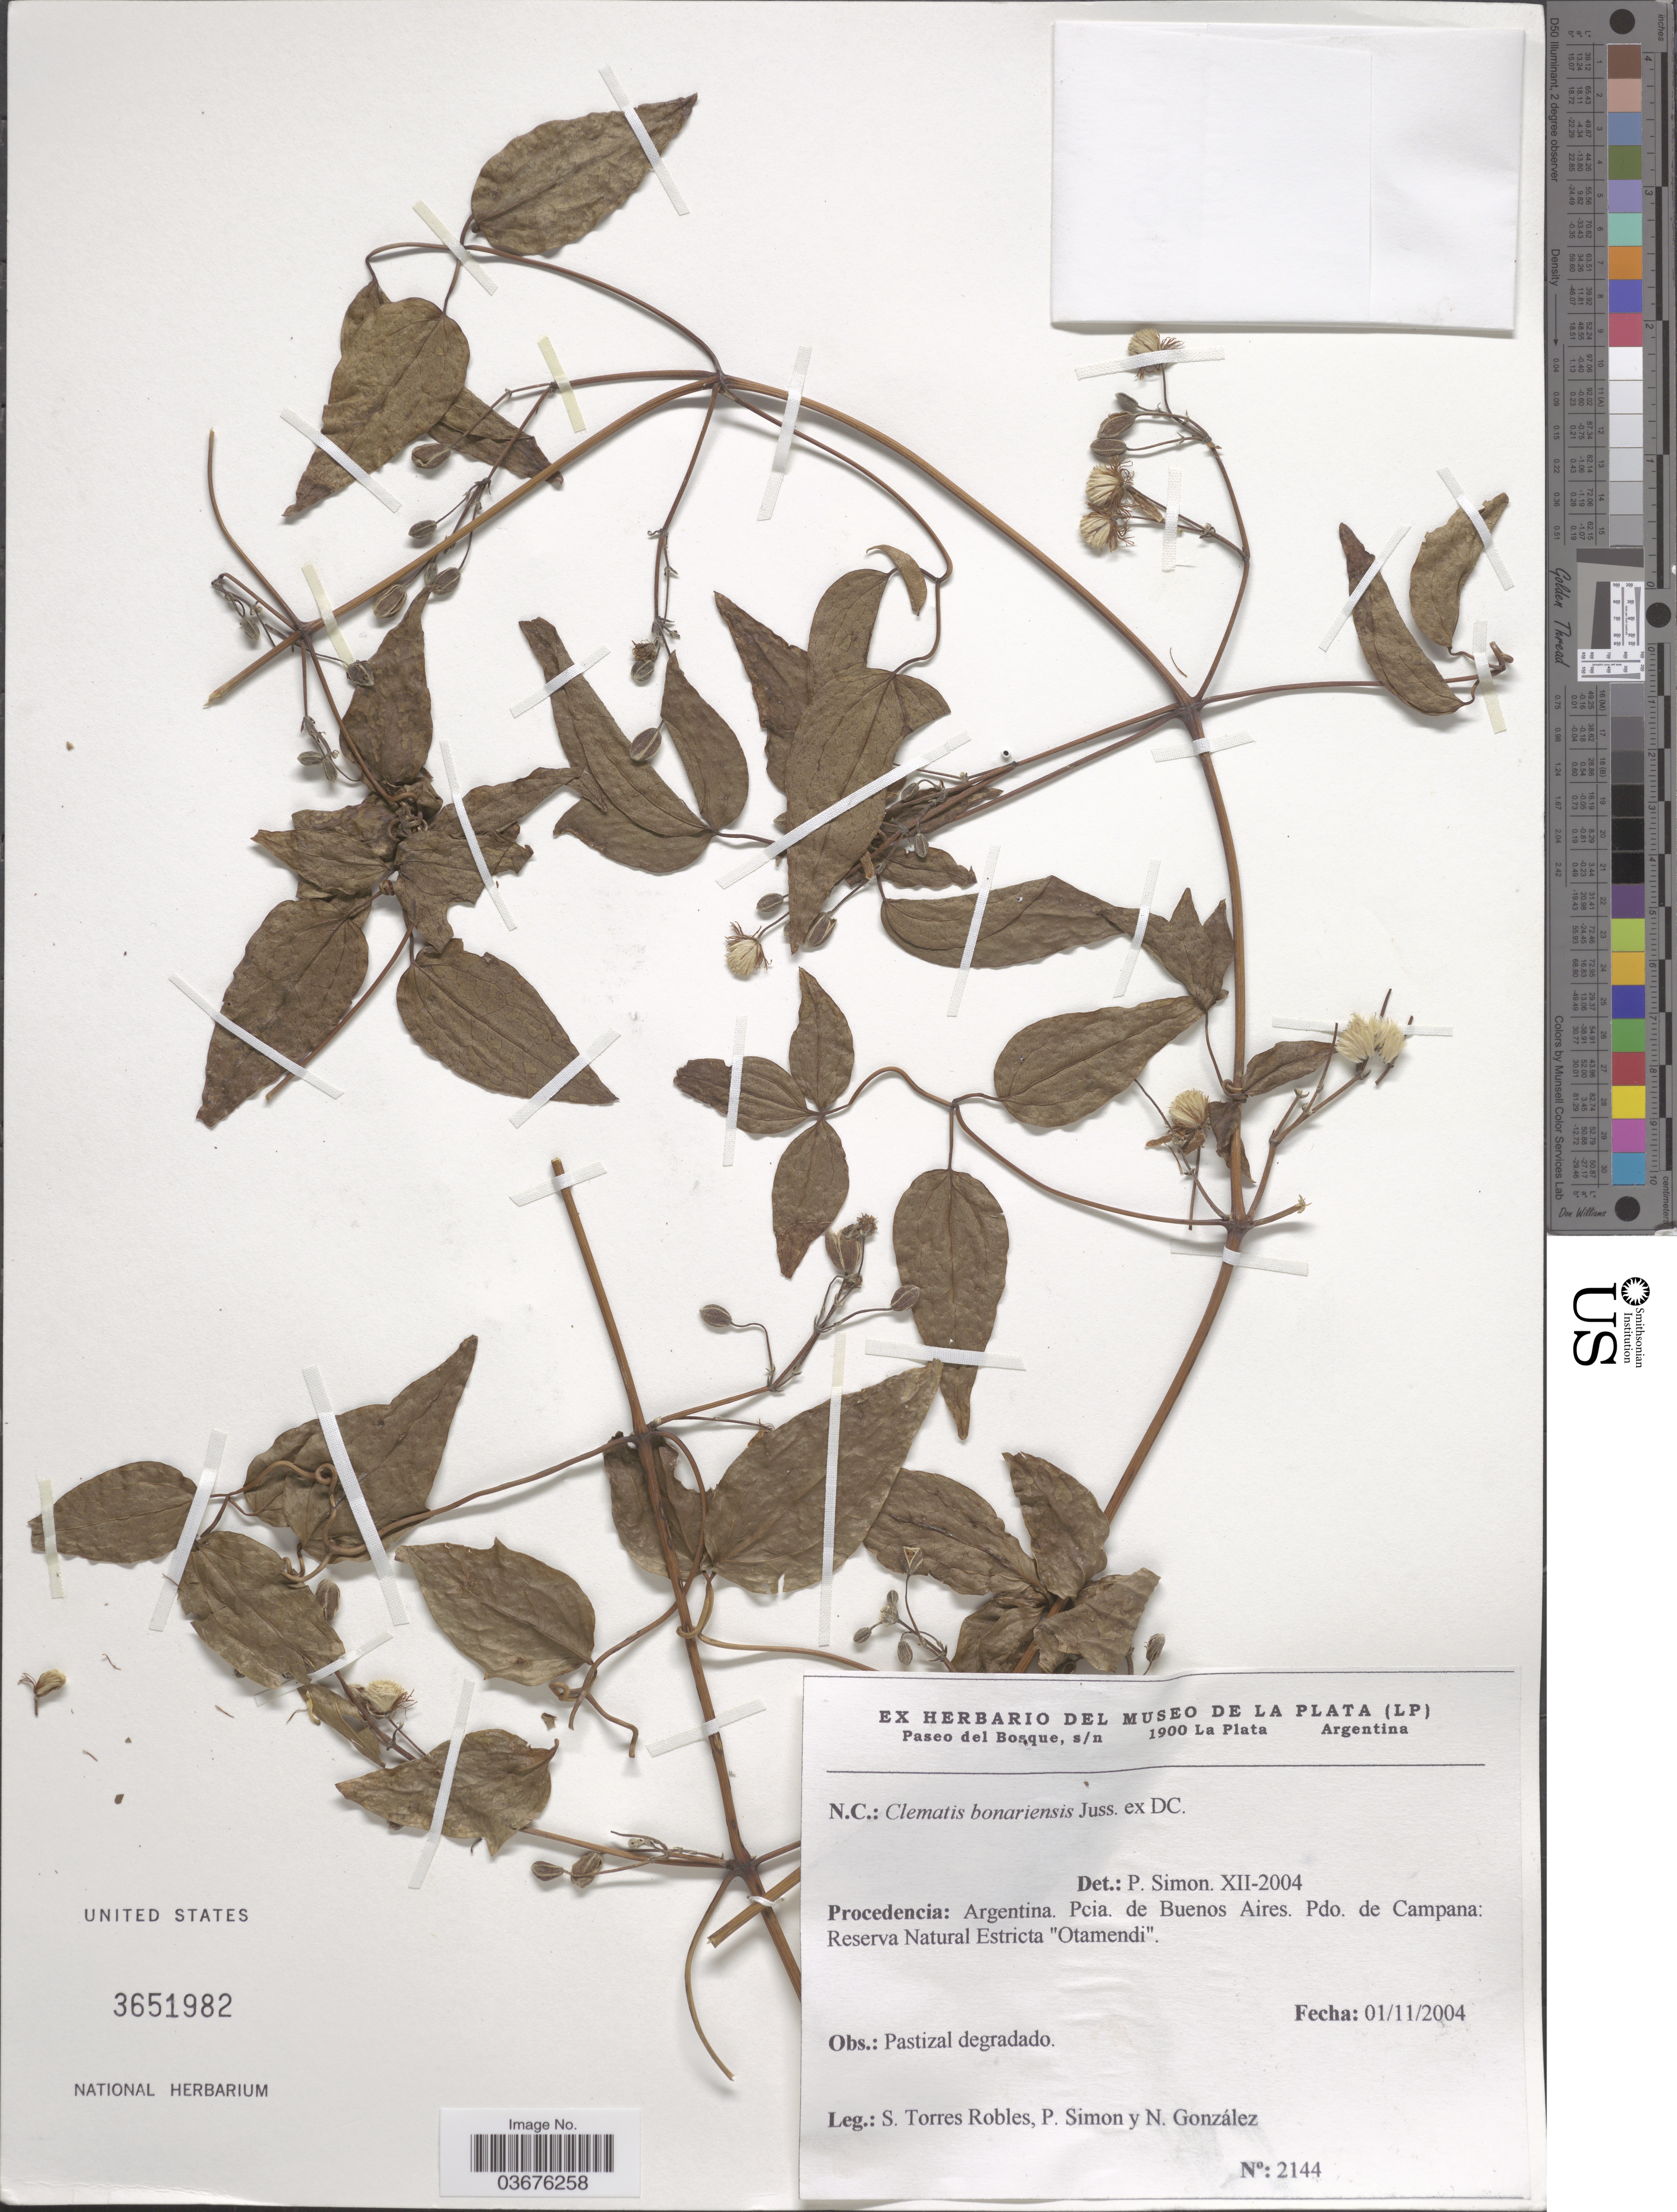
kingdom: Plantae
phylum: Tracheophyta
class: Magnoliopsida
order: Ranunculales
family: Ranunculaceae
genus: Clematis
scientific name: Clematis bonariensis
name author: Juss. ex DC.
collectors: S. Torres Robles, P. Simon & N. Gonzalez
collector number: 2144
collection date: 2004-11-01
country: Argentina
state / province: Buenos Aires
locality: Pcia. de Buenos Aires. Pdo. de Campana: Reserva Natural Estricta "Otamendi".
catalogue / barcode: US 3651982